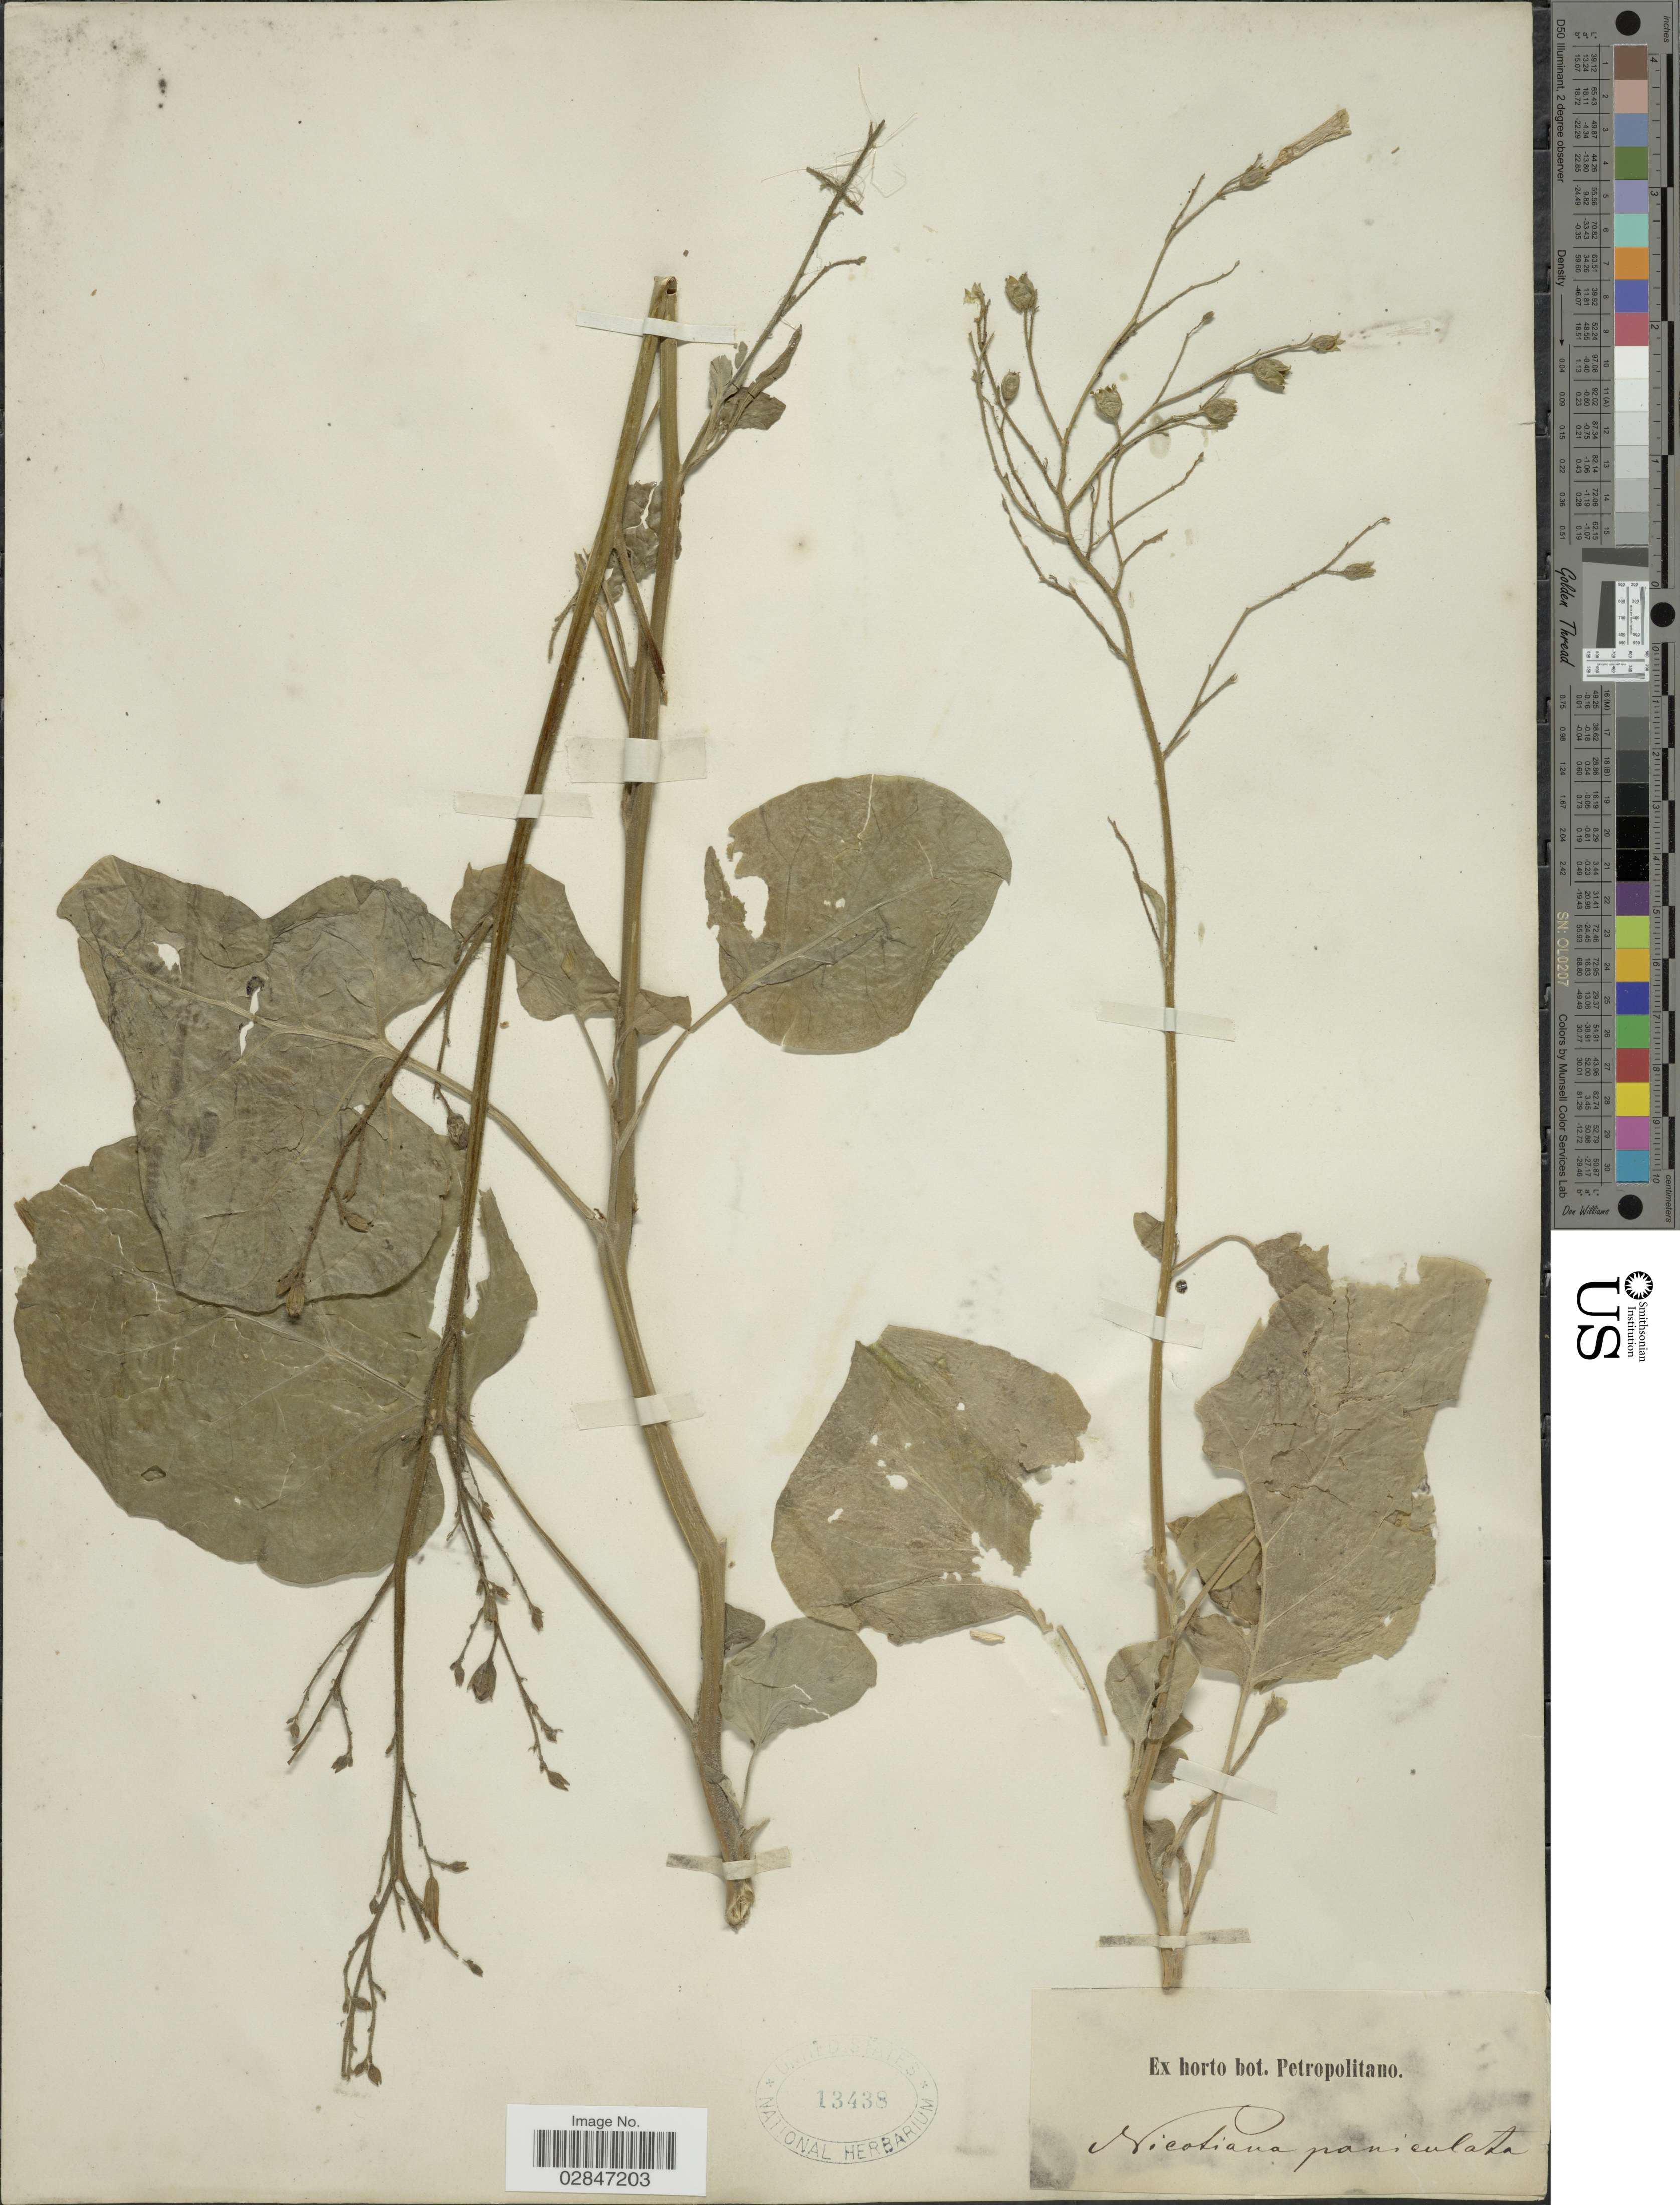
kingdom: Plantae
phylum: Tracheophyta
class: Magnoliopsida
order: Solanales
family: Solanaceae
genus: Nicotiana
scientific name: Nicotiana paniculata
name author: L.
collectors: ex Horto Bot. Petropolitano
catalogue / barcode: US 13438